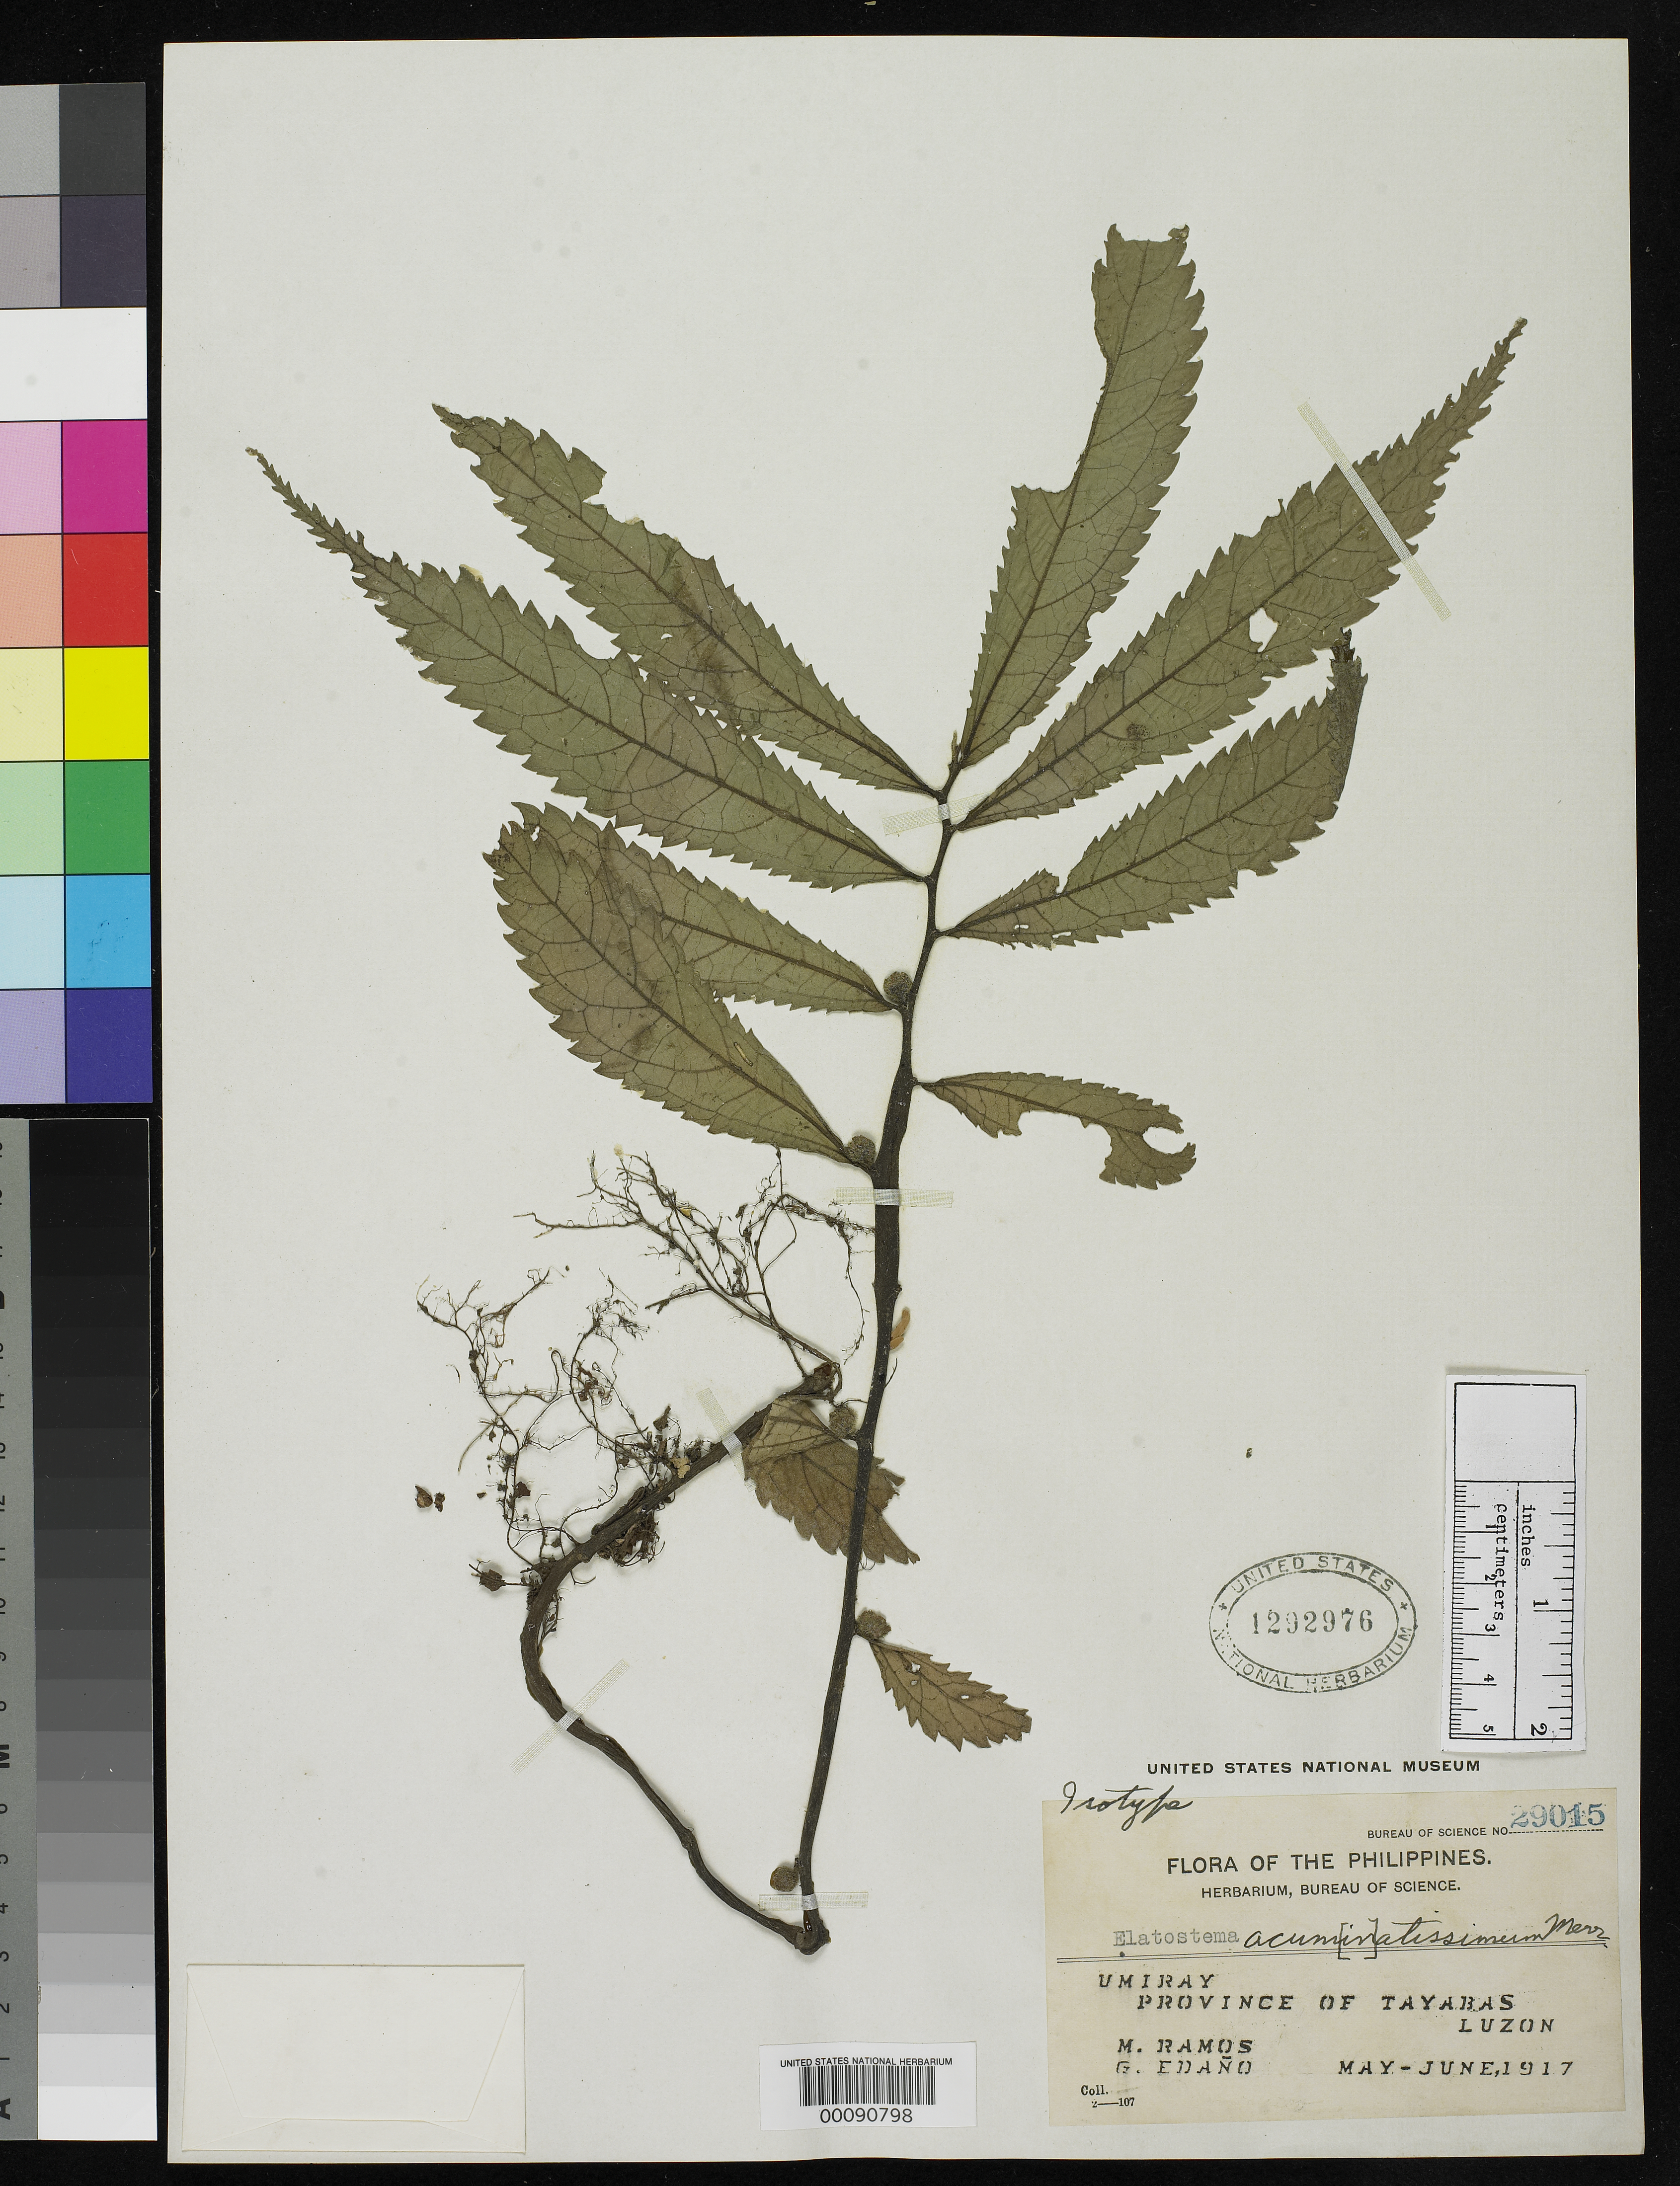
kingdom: Plantae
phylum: Tracheophyta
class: Magnoliopsida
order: Rosales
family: Urticaceae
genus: Elatostema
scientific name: Elatostema acuminatissimum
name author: Merr.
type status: Isotype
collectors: M. Ramos & G. E. Edaño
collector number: Bur. Sci. 29015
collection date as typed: May 1917 to -- Jun 1917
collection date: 1917-05/1917-06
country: Philippines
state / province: Calabarzon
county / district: Quezon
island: Luzon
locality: Umiray.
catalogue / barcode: US 1292976